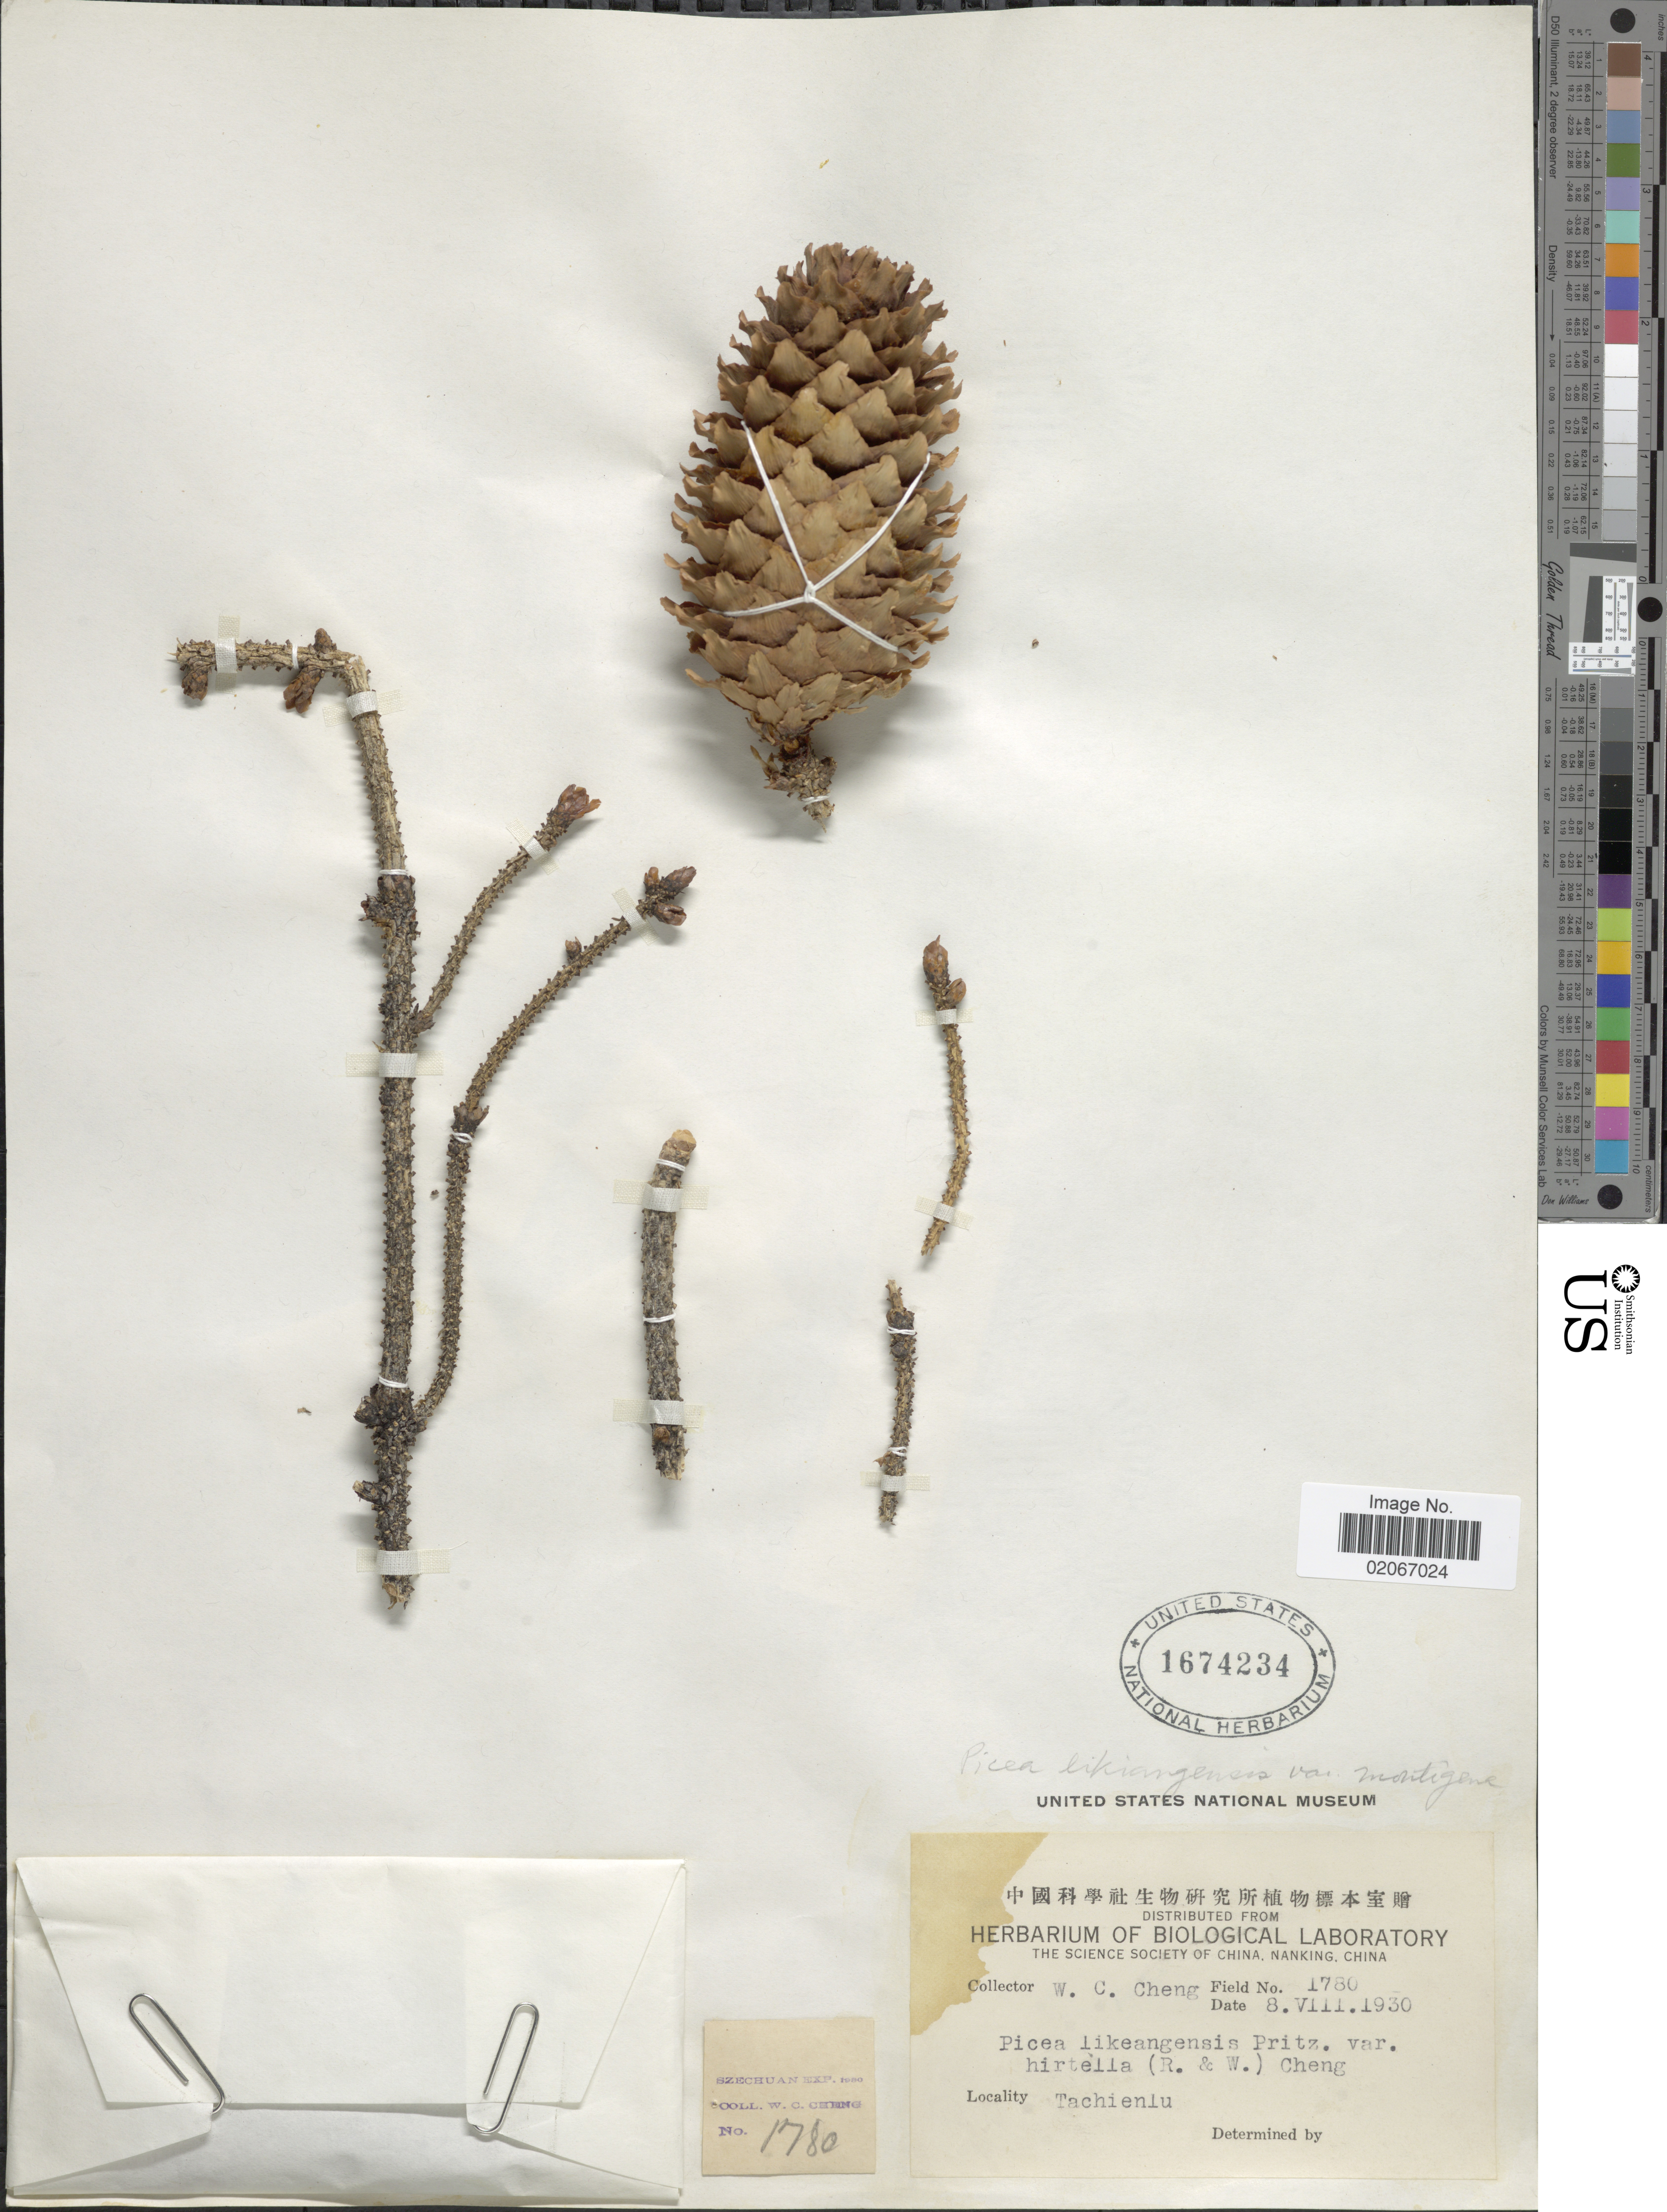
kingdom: Plantae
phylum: Tracheophyta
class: Pinopsida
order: Pinales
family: Pinaceae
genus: Picea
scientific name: Picea likiangensis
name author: (Franch.) E. Pritz.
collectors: W. C. Cheng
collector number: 1780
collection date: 1930-08-08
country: China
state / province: Sichuan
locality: Tachienlu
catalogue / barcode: US 1674234